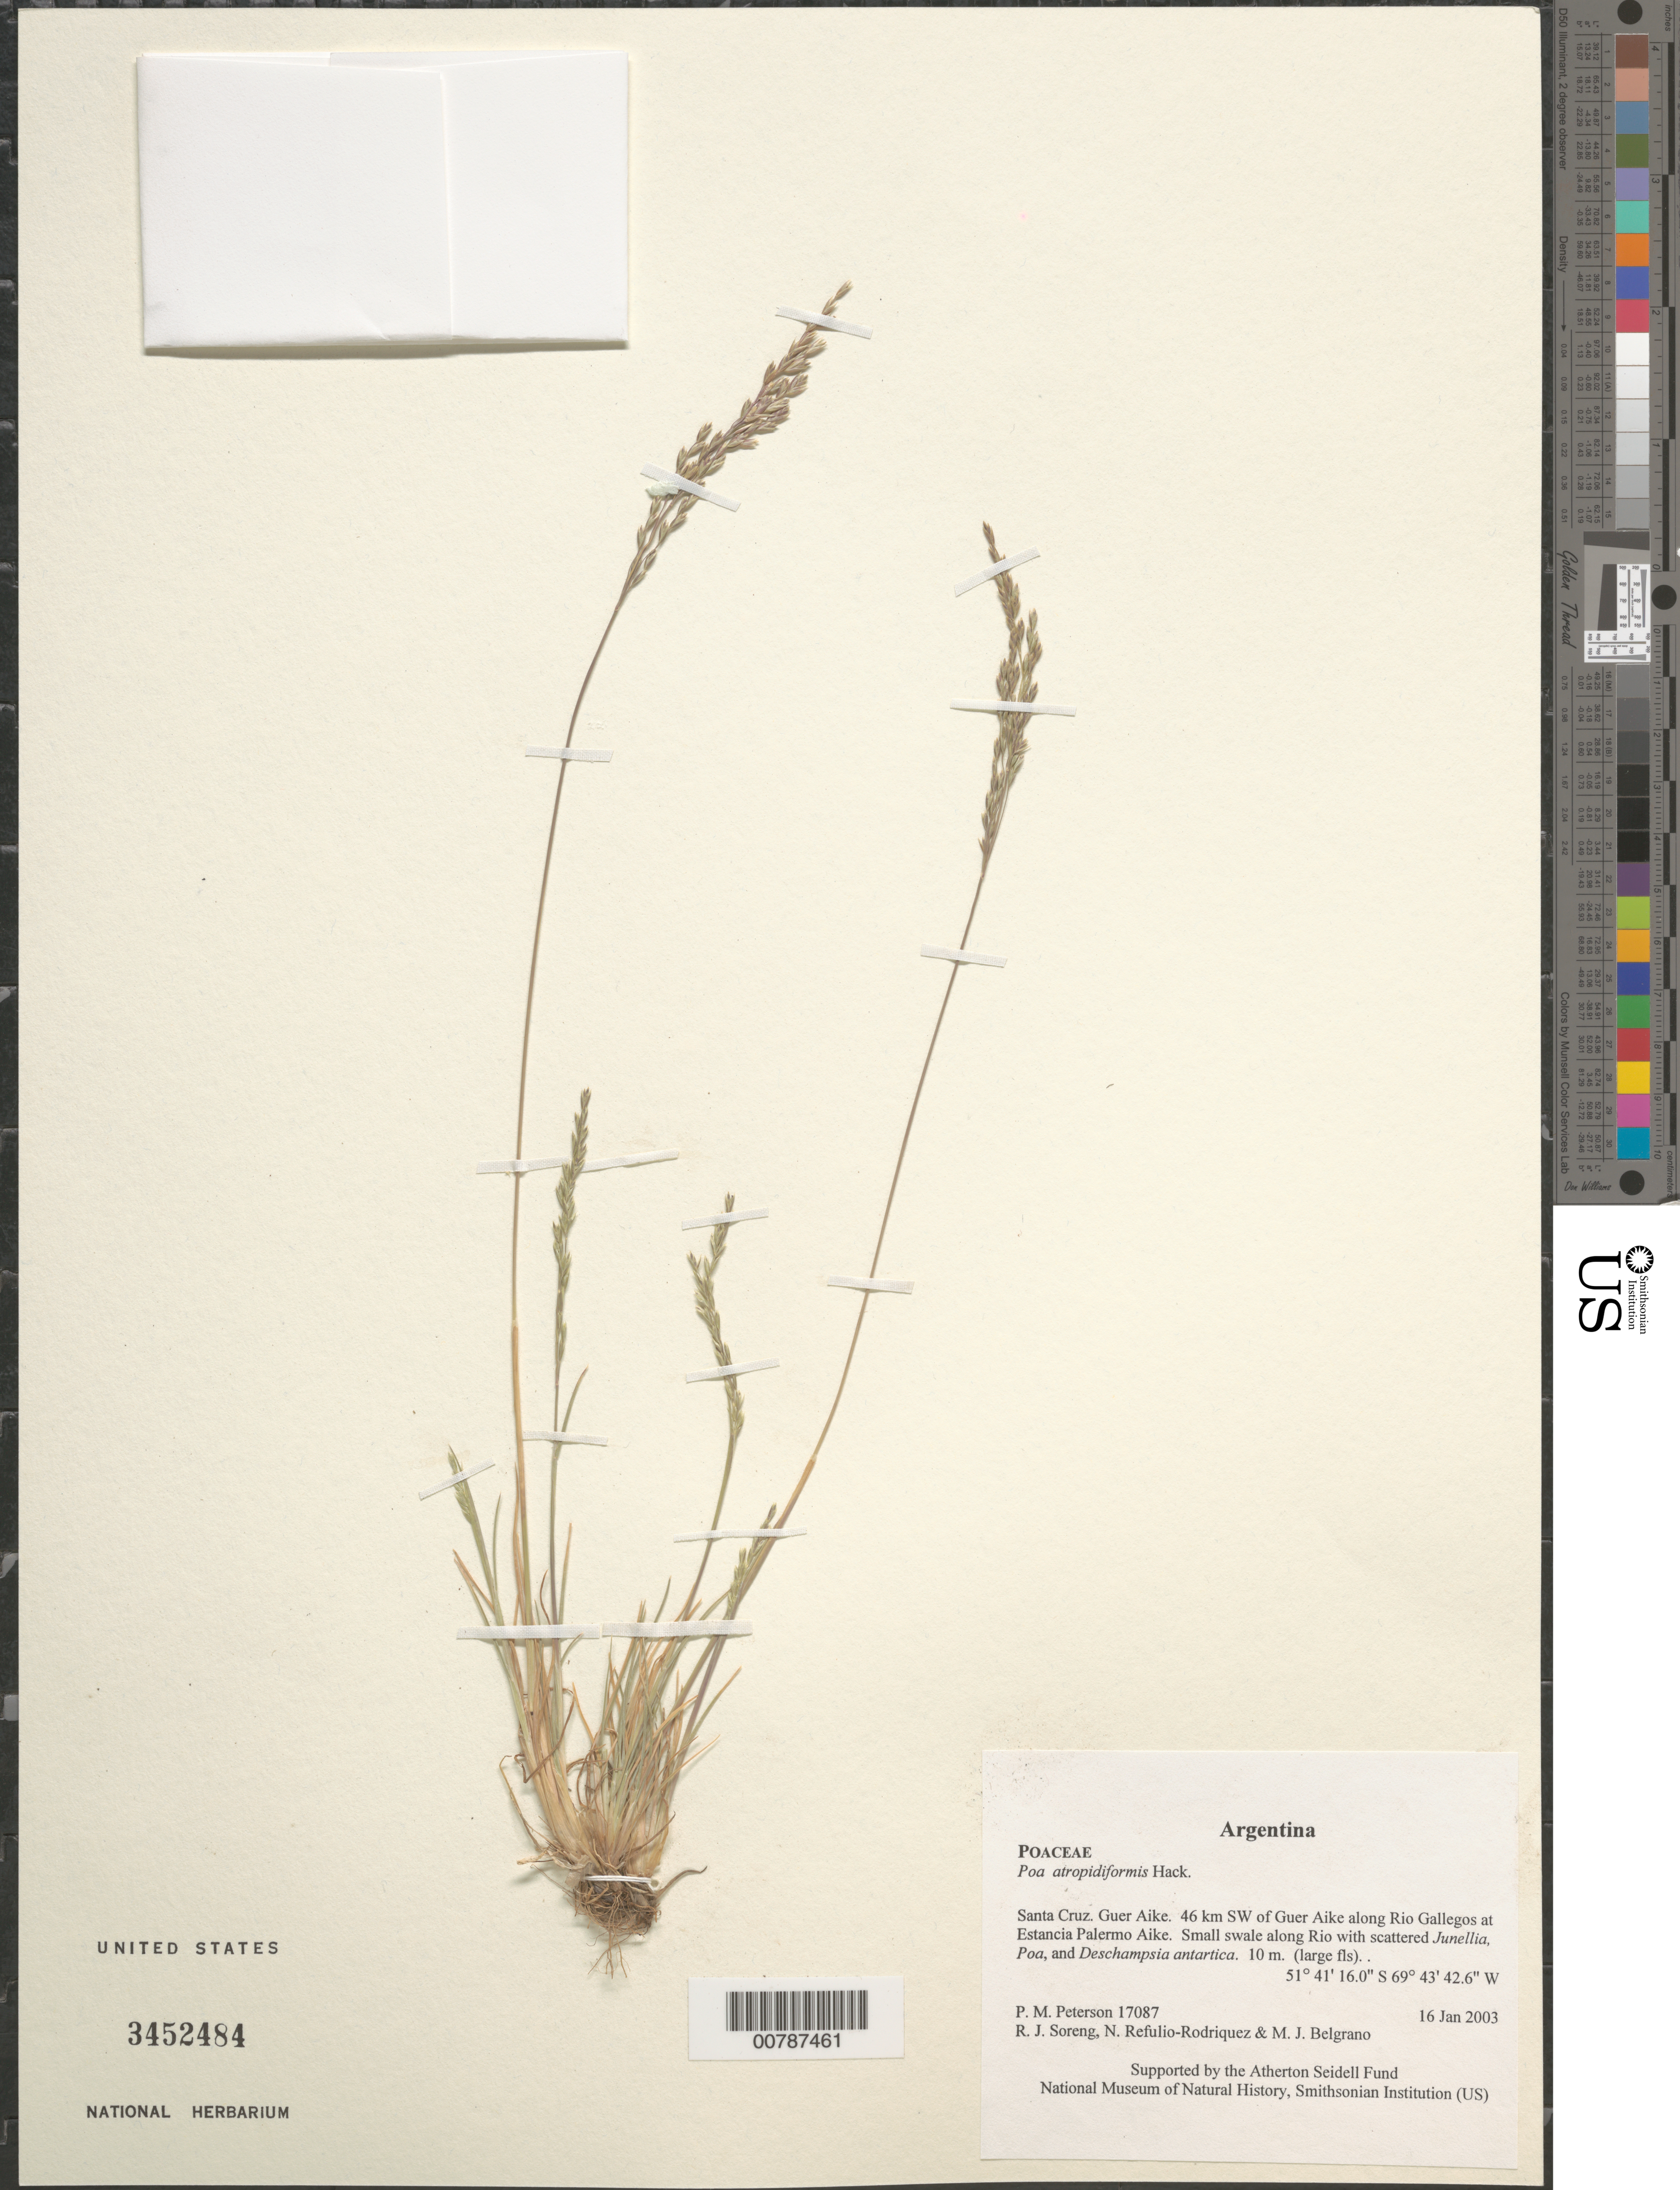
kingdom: Plantae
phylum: Tracheophyta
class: Liliopsida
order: Poales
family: Poaceae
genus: Poa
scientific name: Poa atropidiformis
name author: Hack.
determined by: Soreng, Robert J., Research Associate (BOT), Smithsonian Institution - National Museum of Natural History (UNITED STATES)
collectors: P. M. Peterson, R. J. Soreng, N. Refulio-Rodríguez & M. Belgrano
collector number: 17087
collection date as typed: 16 Jan 2003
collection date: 2003-01-16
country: Argentina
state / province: Santa Cruz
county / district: Guer Aike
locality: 46 km SW of Guer Aike along Rio Gallegos at Estancia Palermo Aike. Small swale along Rio with scattered Junellia, Poa, and Deschampsia antartica.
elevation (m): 10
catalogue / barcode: US 3452484